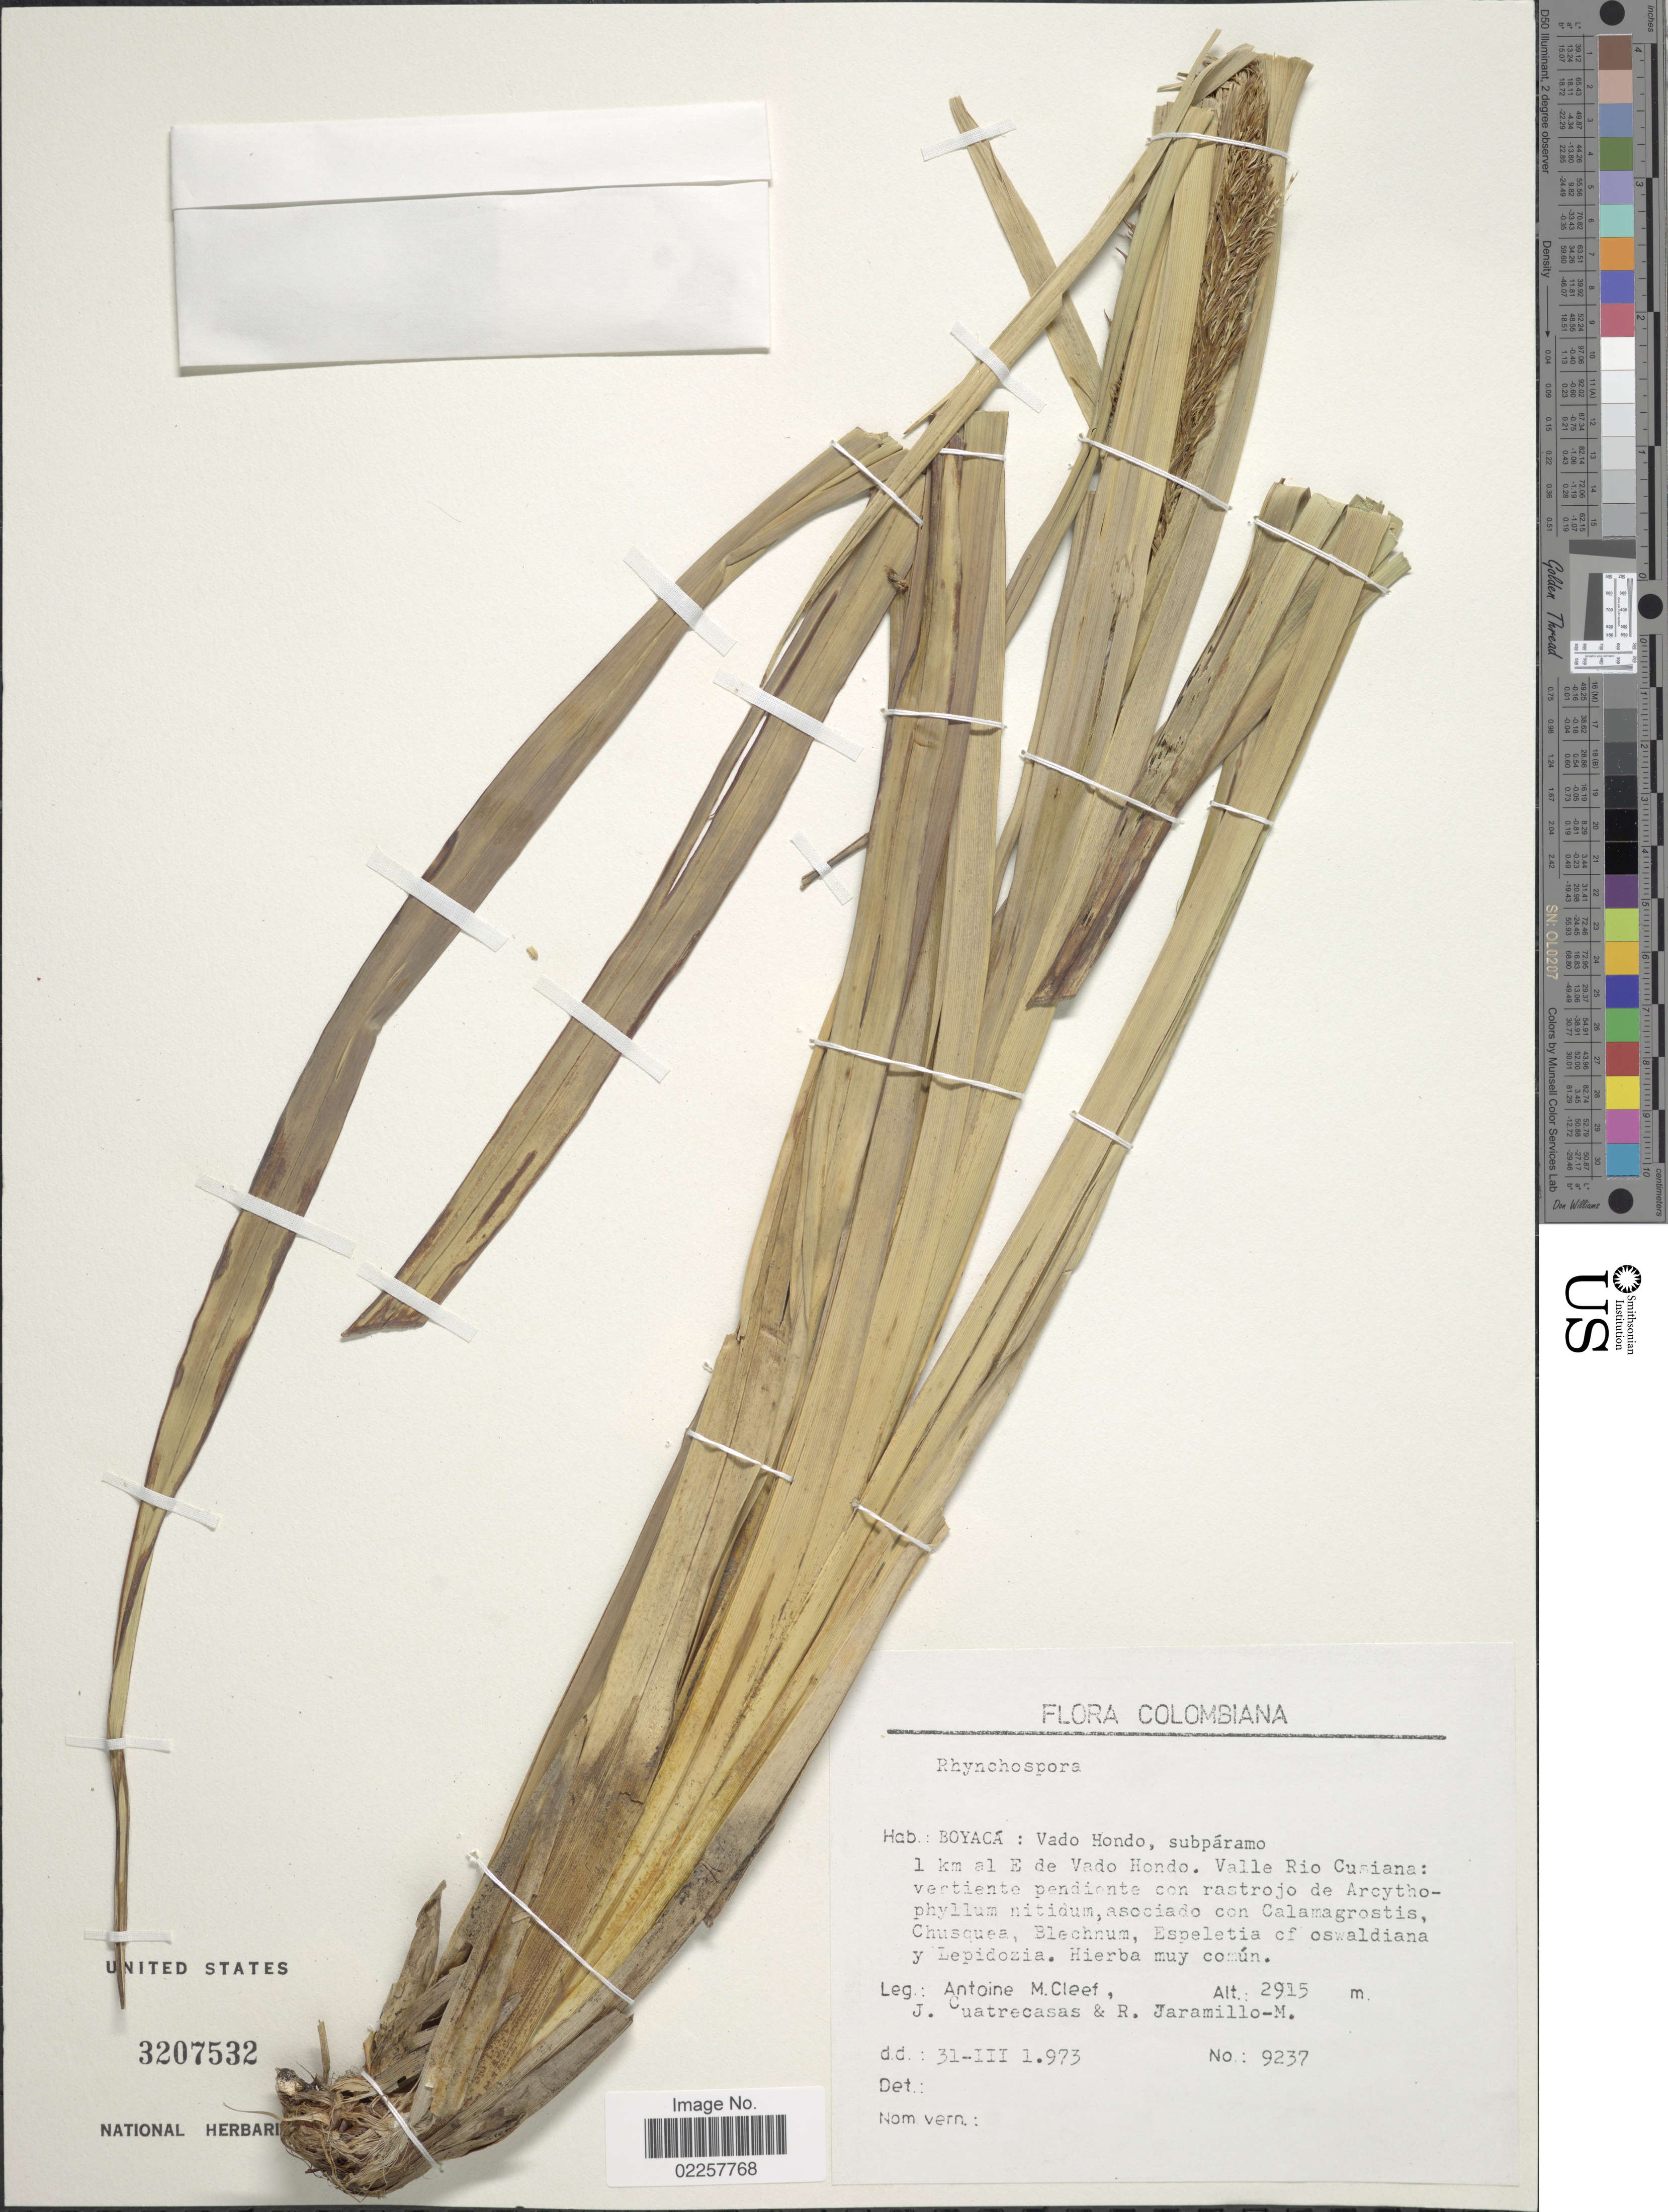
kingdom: Plantae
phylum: Tracheophyta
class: Liliopsida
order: Poales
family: Cyperaceae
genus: Rhynchospora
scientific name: Rhynchospora sp.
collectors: A. M. Cleef, J. Cuatrecasas & R. Jaramillo M.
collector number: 9237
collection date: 1973-03-31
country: Colombia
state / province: Boyacá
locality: Vado Hondo, subparamo, 1 km al E de Vado Honda. Valle Rio Cusiana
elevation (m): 2915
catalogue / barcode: US 3207532